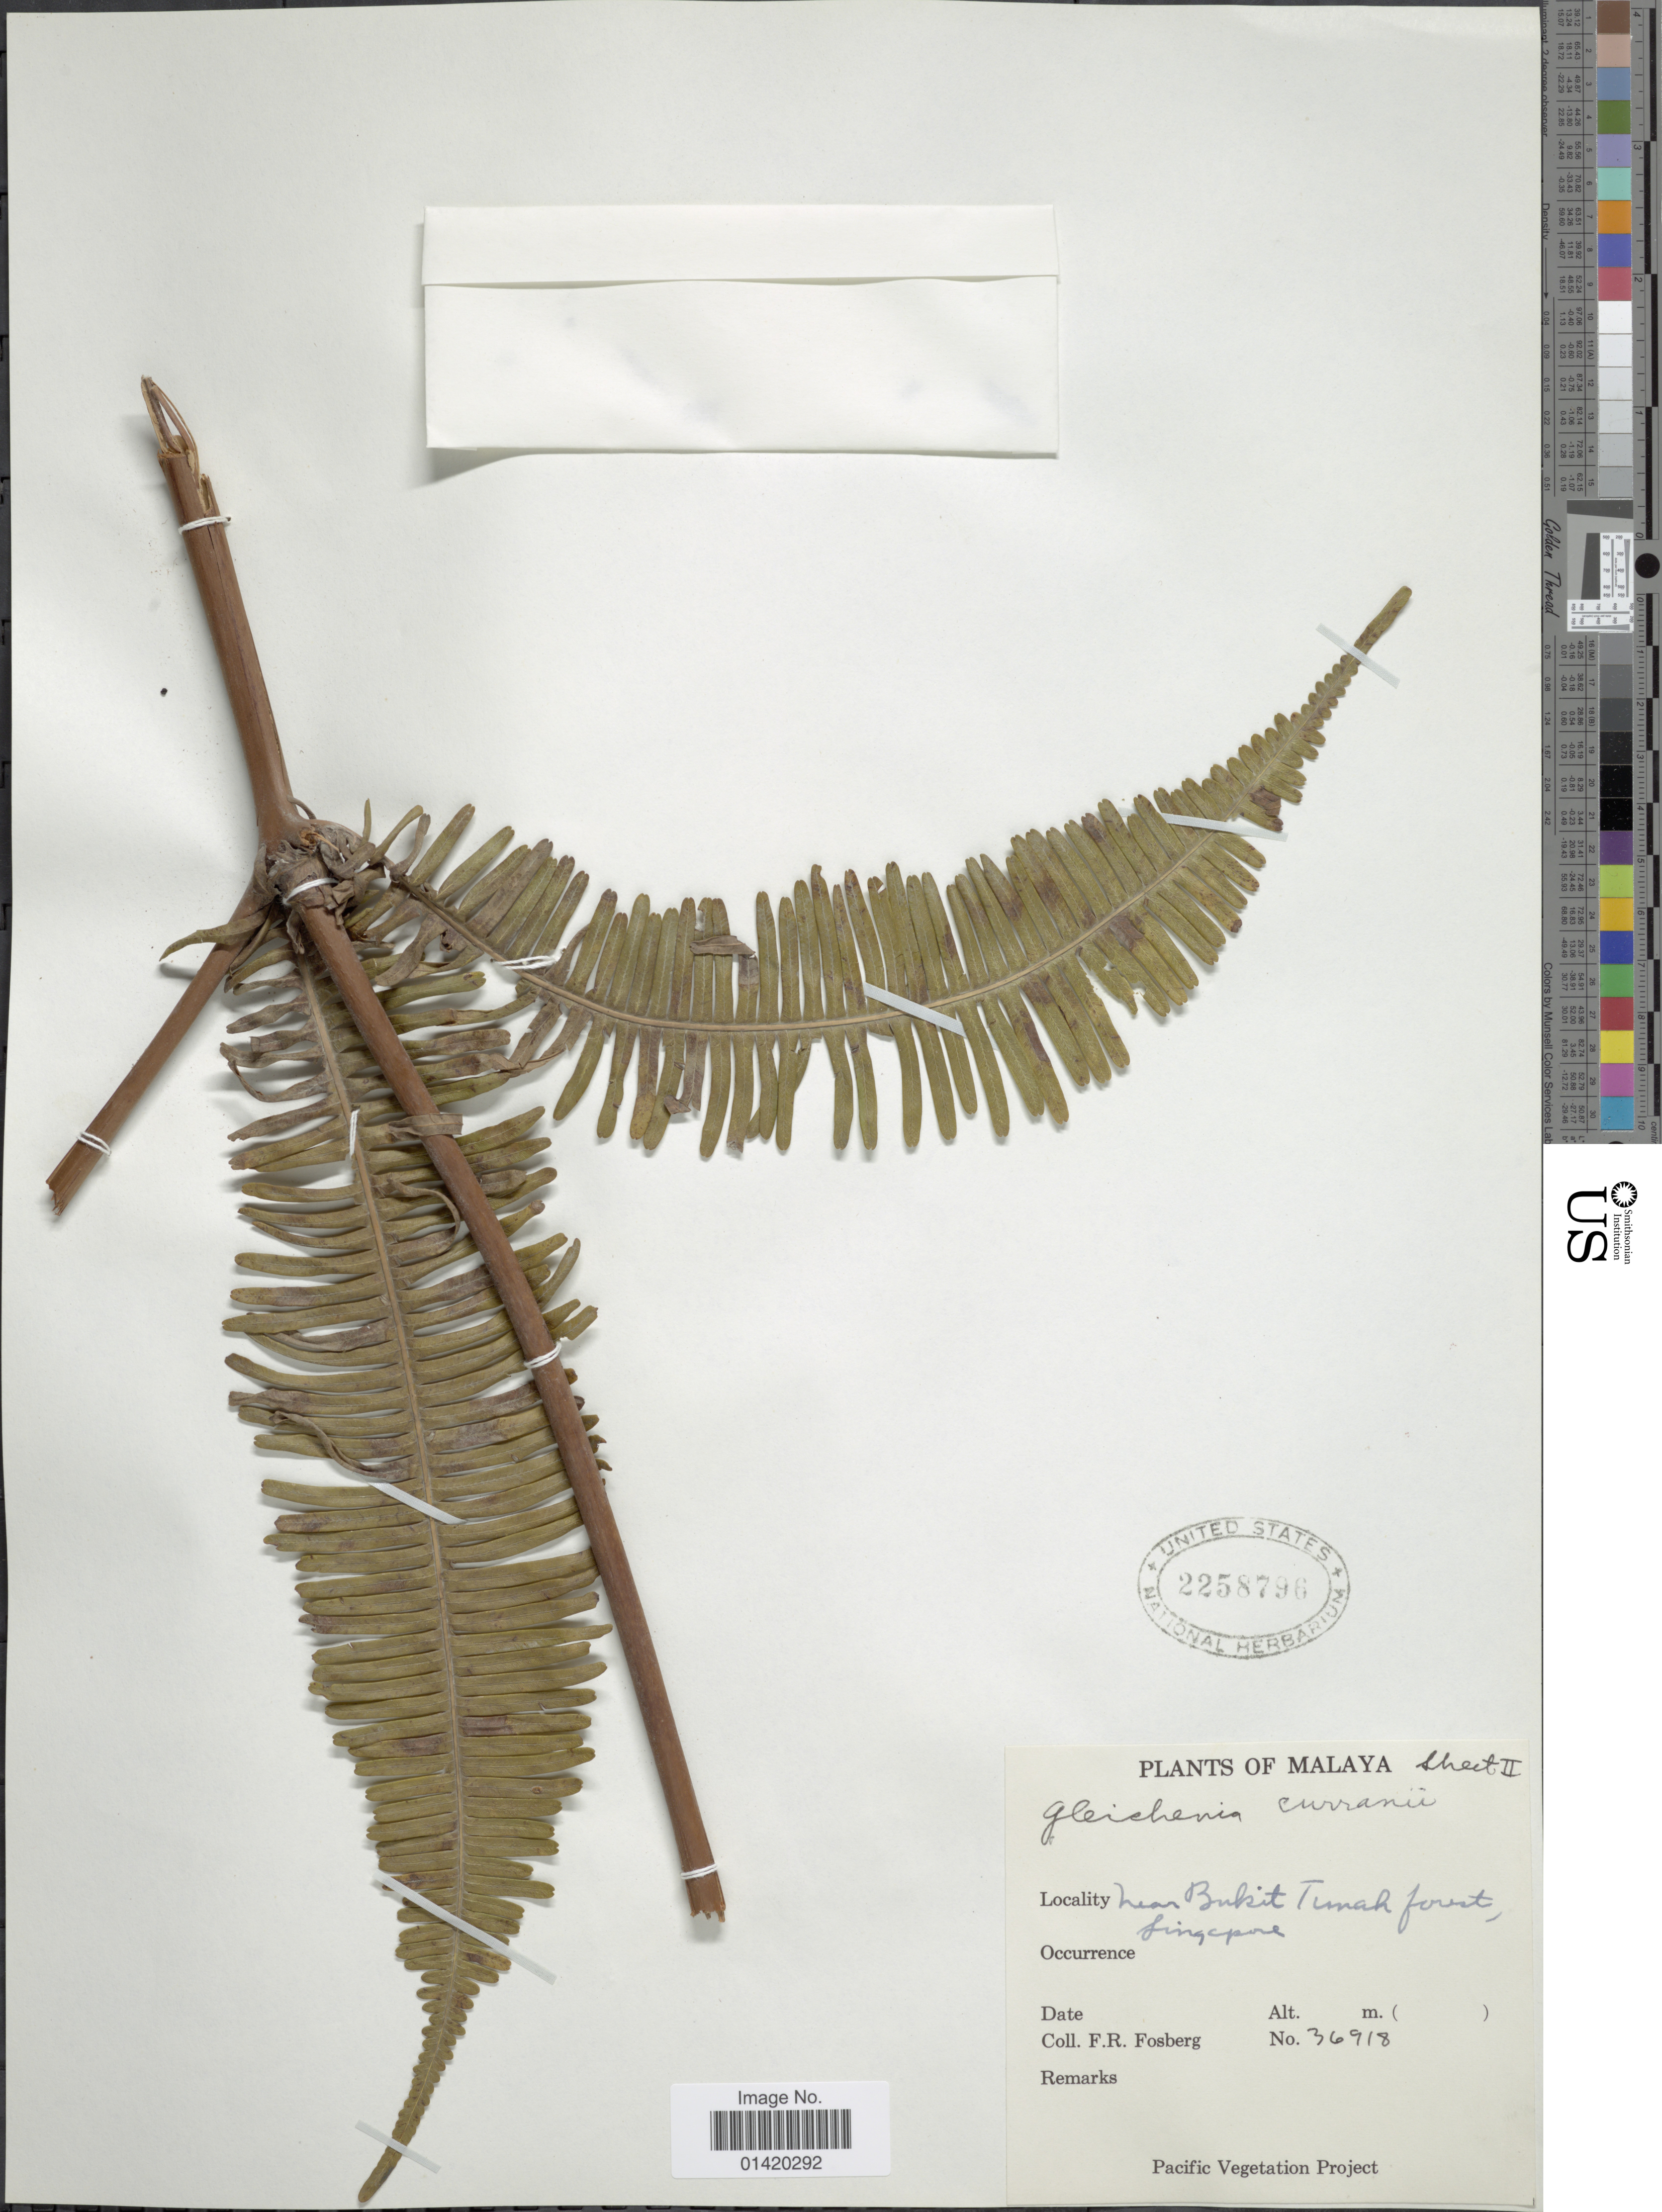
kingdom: Plantae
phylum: Tracheophyta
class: Polypodiopsida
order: Gleicheniales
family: Gleicheniaceae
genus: Dicranopteris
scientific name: Dicranopteris curranii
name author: Copel.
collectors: F. R. Fosberg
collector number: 36918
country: Singapore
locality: Malaya, Near Bukit Timah forest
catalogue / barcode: US 2258796